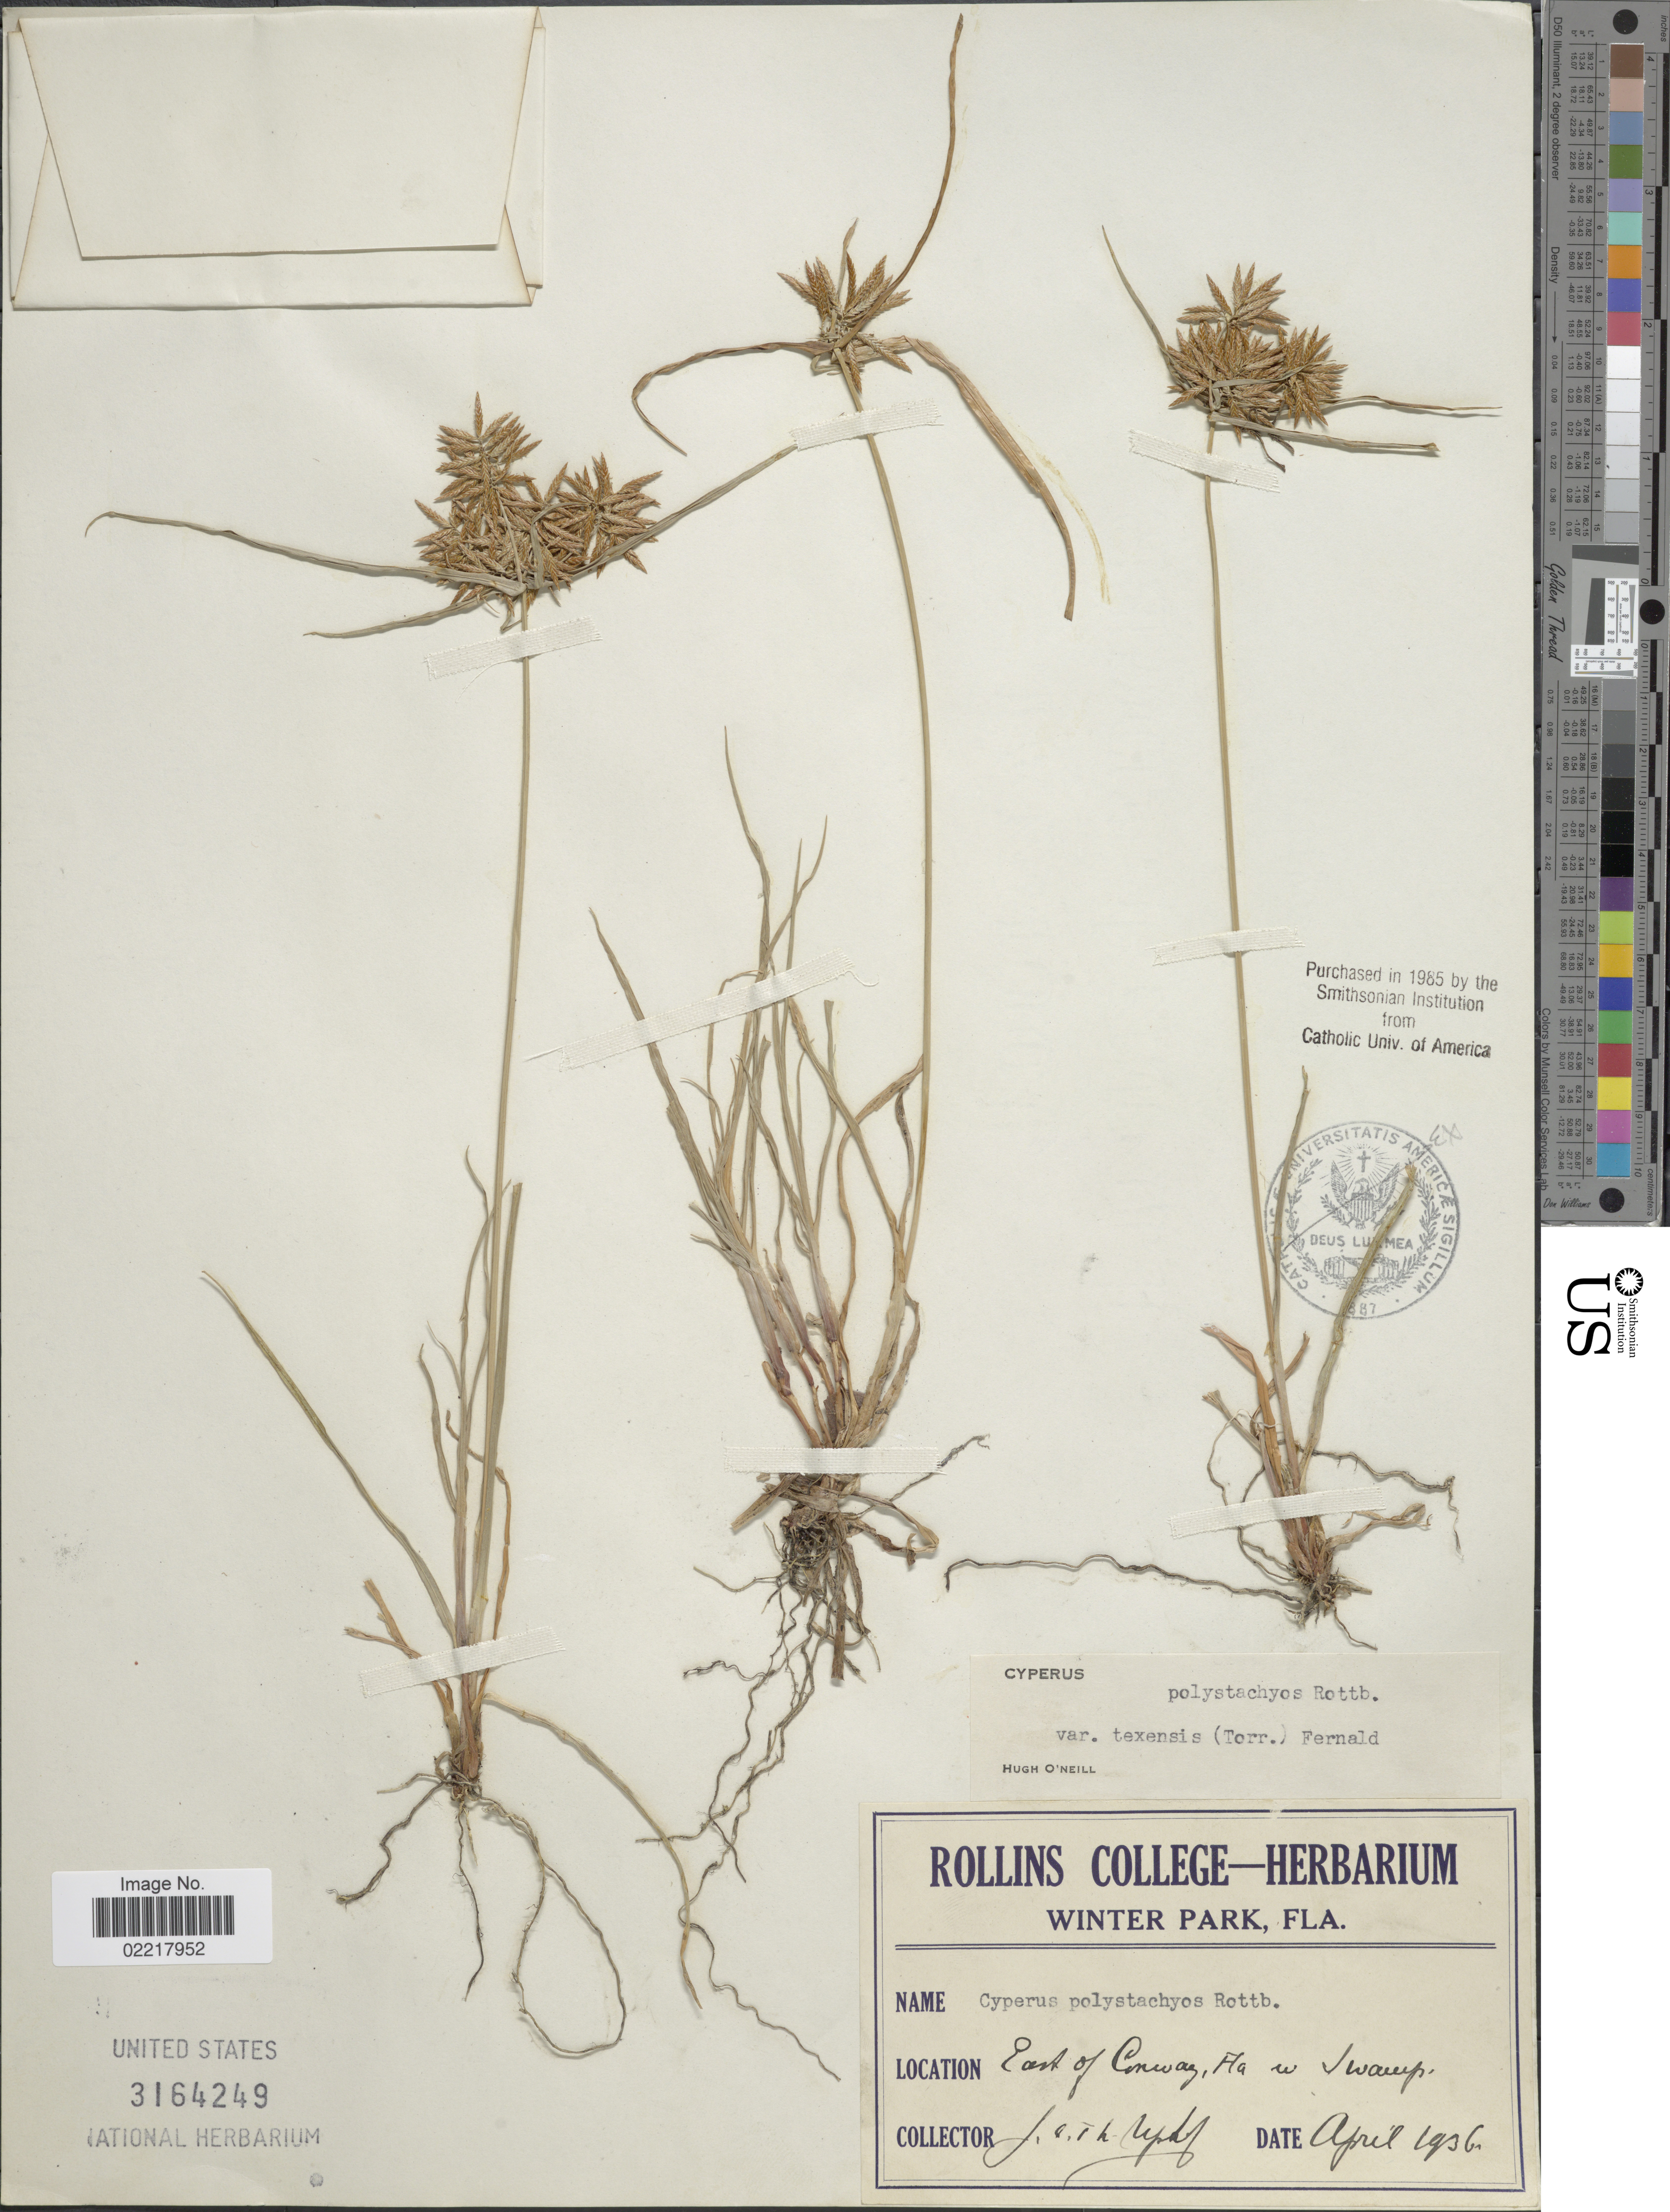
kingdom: Plantae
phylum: Tracheophyta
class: Liliopsida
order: Poales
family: Cyperaceae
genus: Cyperus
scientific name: Cyperus polystachyos var. texensis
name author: (Torr.) Fernald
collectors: J. C. T. Uphof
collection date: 1936-04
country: United States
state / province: Florida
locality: East of Conway, w Swamp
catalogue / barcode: US 3164249